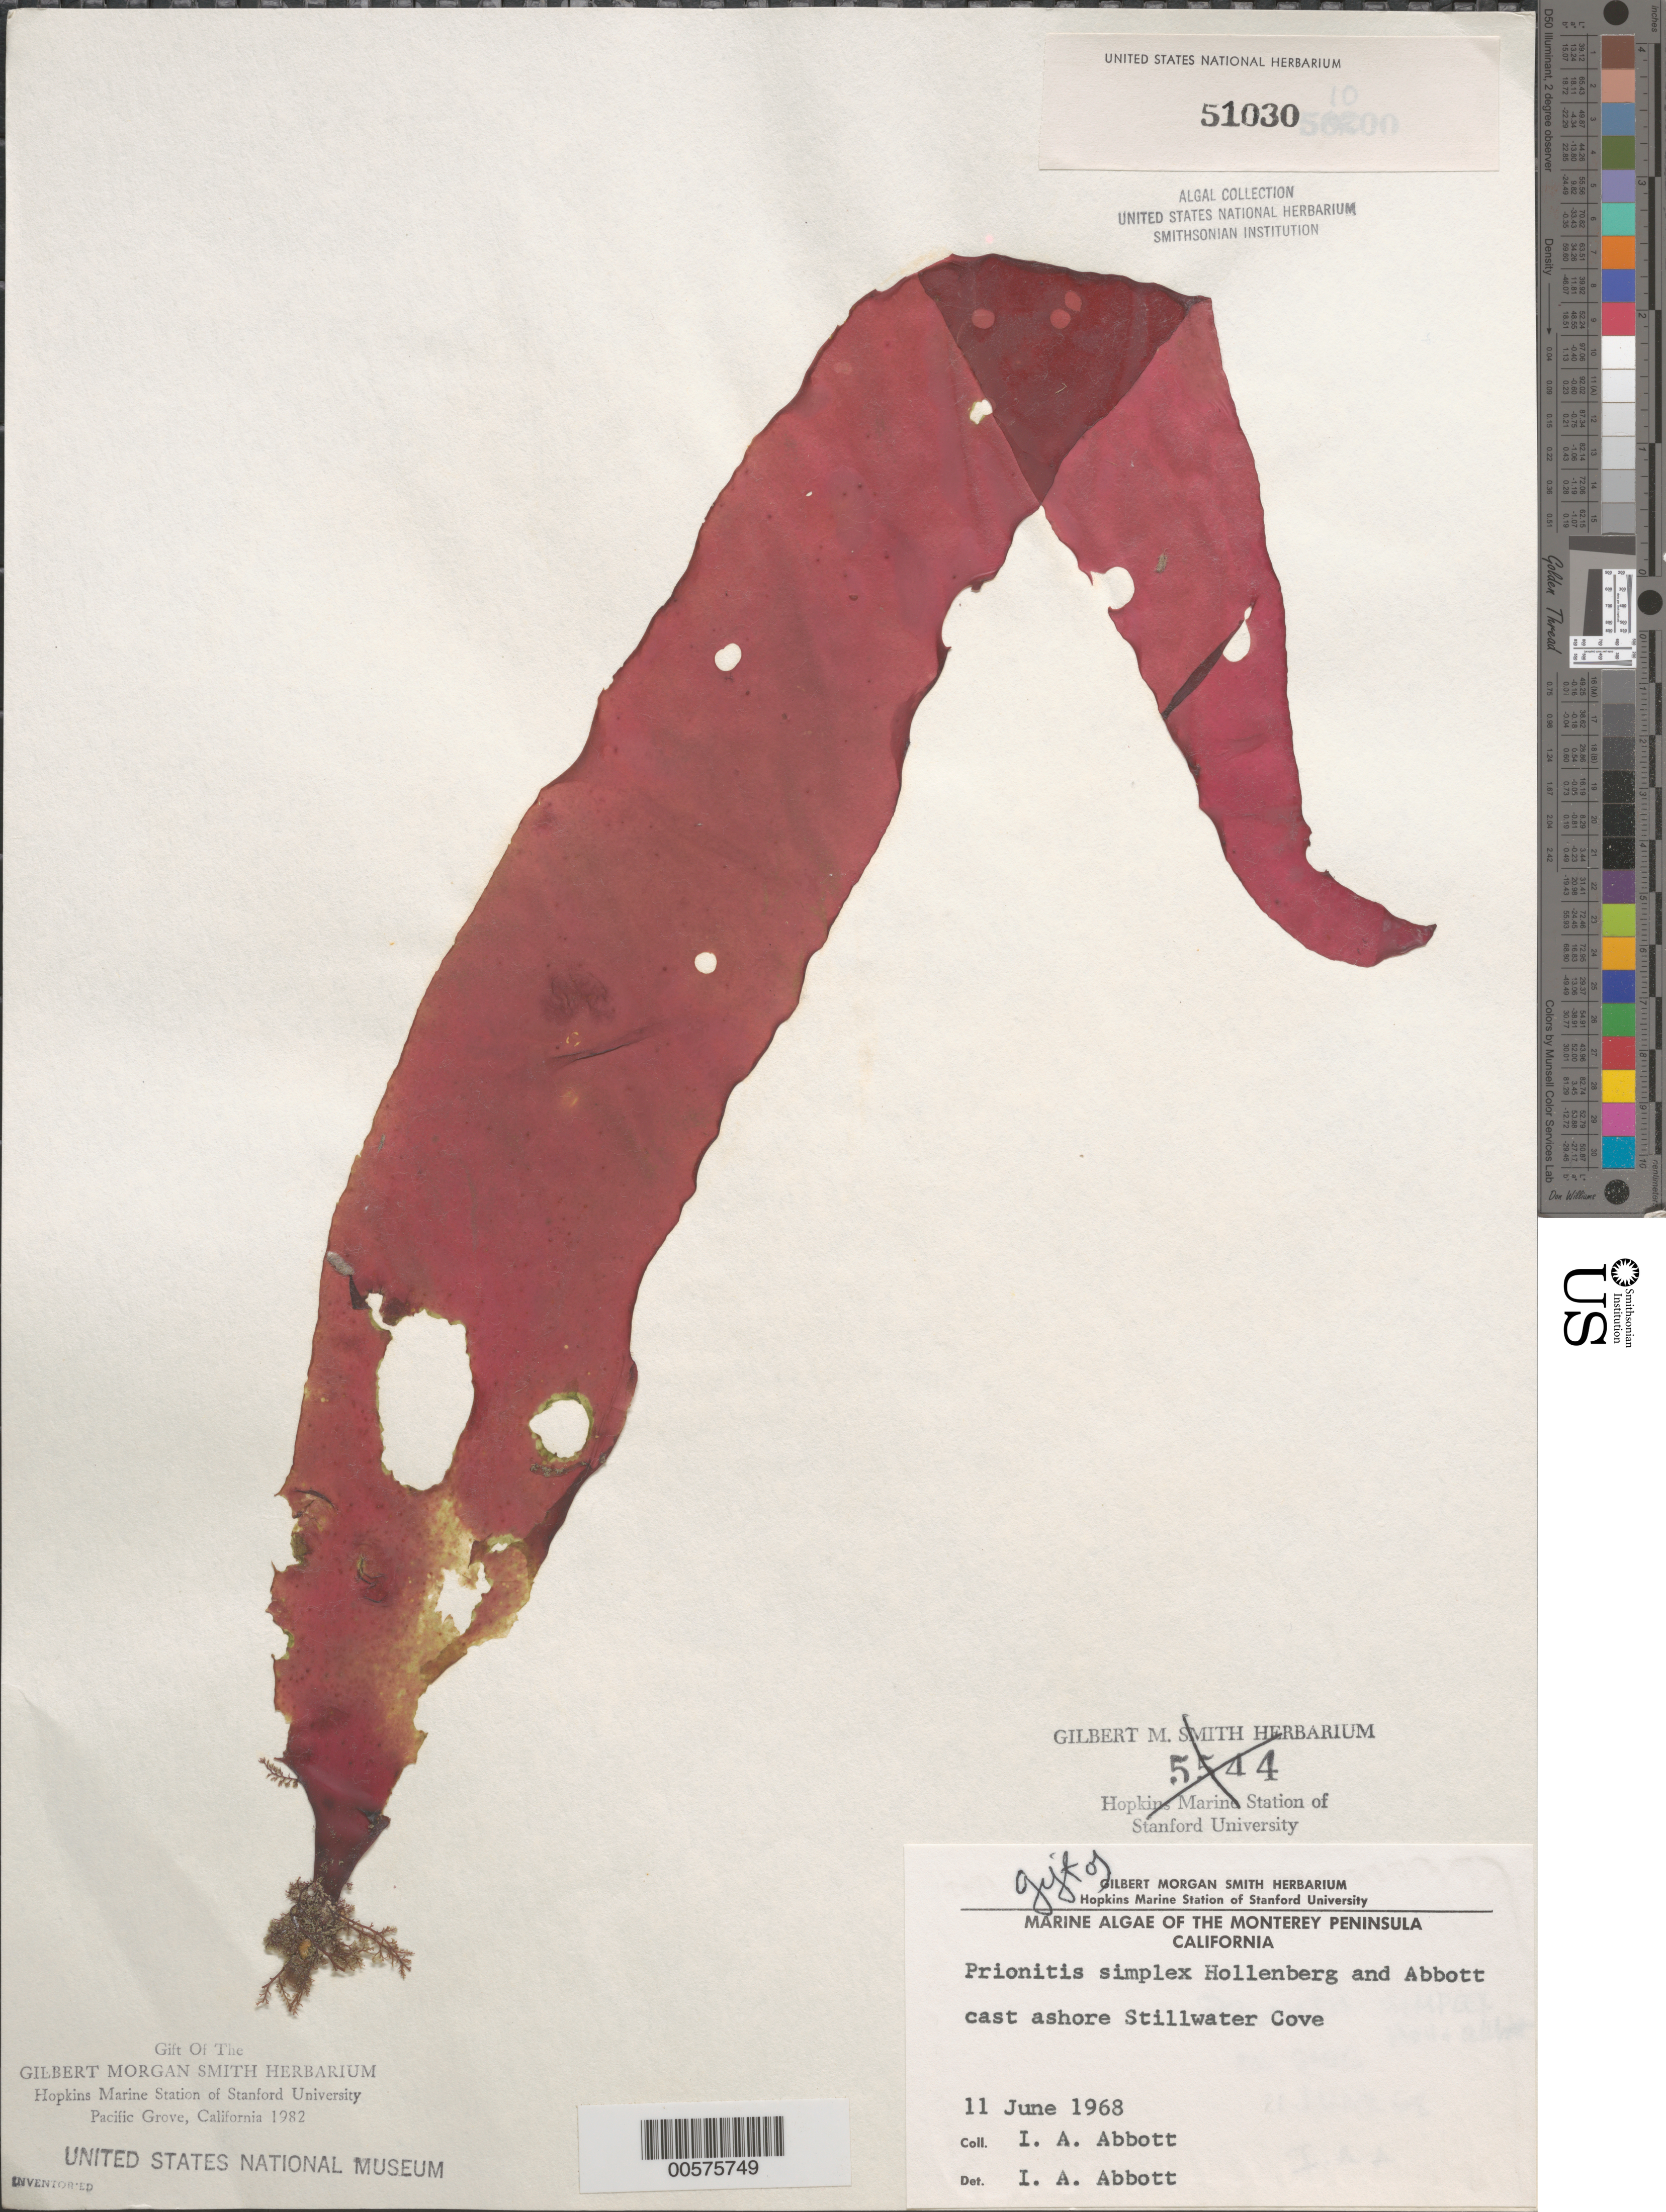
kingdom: Plantae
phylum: Rhodophyta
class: Florideophyceae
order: Halymeniales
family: Halymeniaceae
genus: Grateloupia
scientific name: Grateloupia simplex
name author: (Hollenb. & I.A. Abbott) S. Kawaguchi & H.W. Wang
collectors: I. A. Abbott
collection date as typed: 11 Jun 1968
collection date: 1968-06-11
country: United States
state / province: California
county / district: Monterey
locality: Stillwater Cove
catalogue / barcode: US 51030